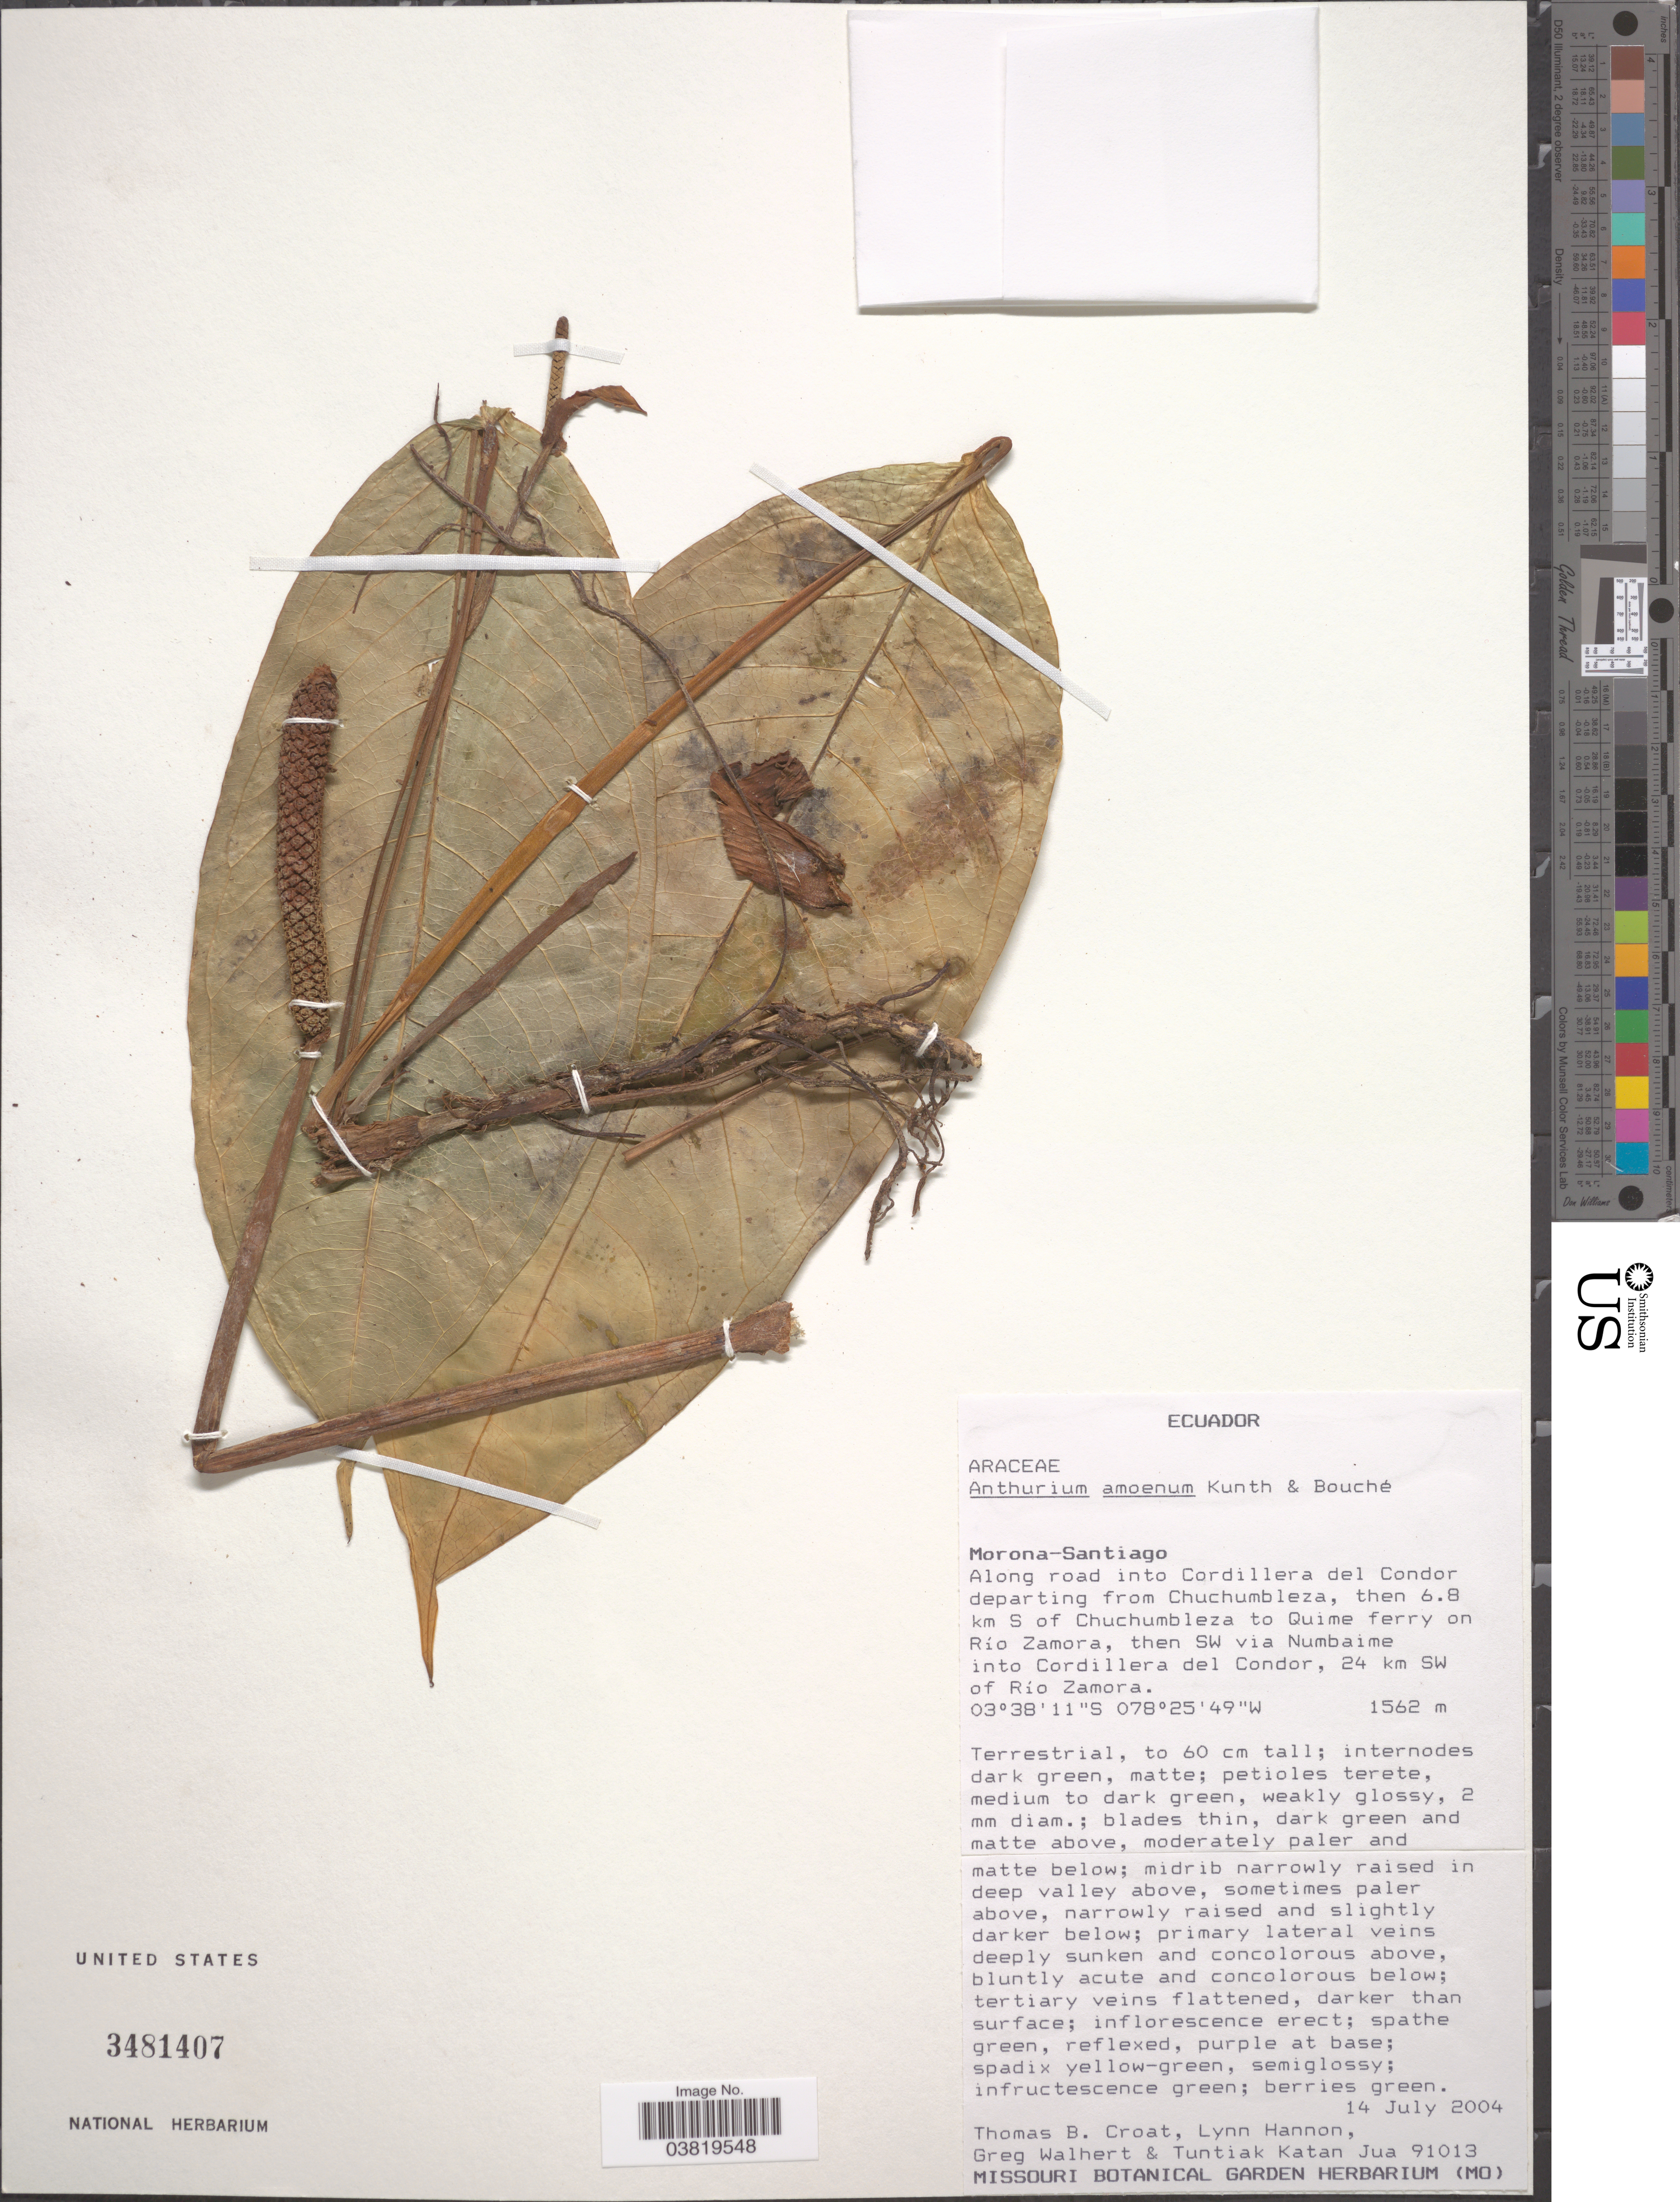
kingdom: Plantae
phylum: Tracheophyta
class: Liliopsida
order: Alismatales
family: Araceae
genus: Anthurium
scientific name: Anthurium amoenum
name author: Kunth & C.D. Bouché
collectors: T. B. Croat, L. Hannon, G. Walhert & T. Katan Jua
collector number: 91013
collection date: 2004-07-14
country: Ecuador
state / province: Morona-Santiago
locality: Along road into Cordillera del Condor departing from Chuchumbleza, then 6.8 km S of Chuchumbleza to Quime ferry on Río Zamora, then SW via Numbaime into Cordillera del Condor, 24 km SW of Río Zamora.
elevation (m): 1562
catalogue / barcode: US 3481407